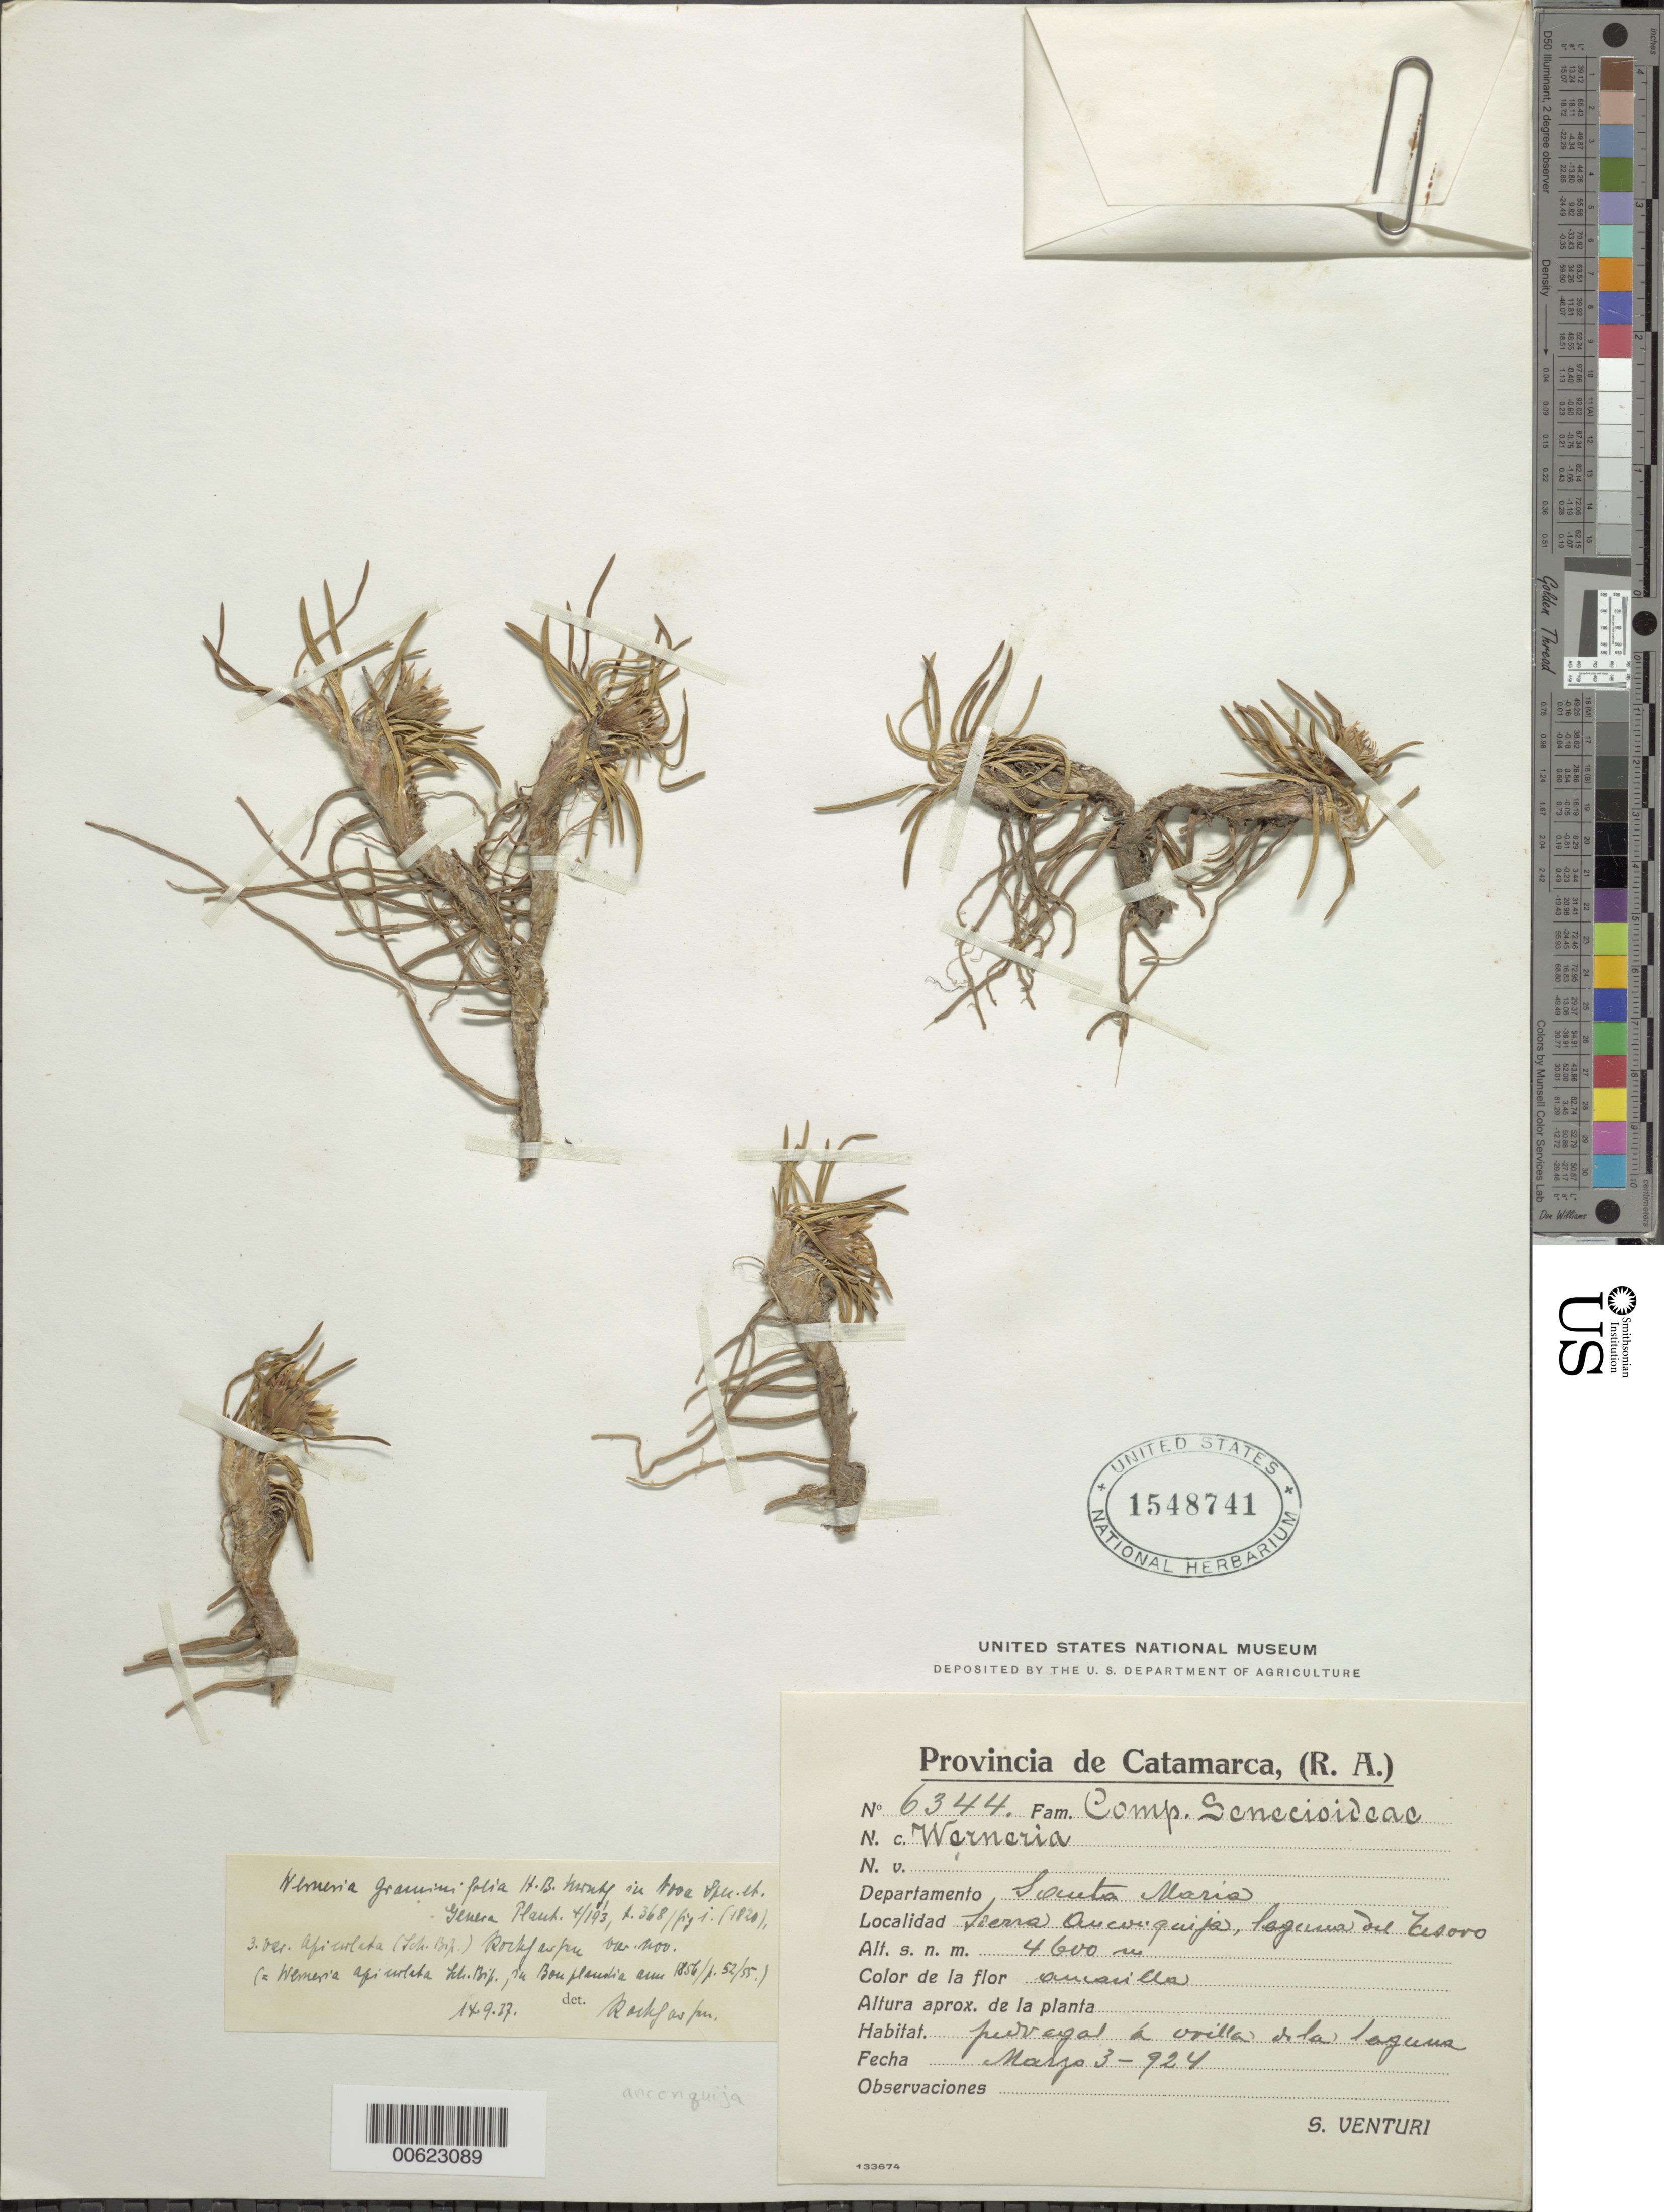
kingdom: Plantae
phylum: Tracheophyta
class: Magnoliopsida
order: Asterales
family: Asteraceae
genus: Werneria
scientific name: Werneria pygmaea complex graminifolia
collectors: S. Venturi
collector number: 6344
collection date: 1924-03-03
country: Argentina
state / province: Catamarca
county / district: Santa Maria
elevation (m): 4600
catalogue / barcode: US 1548741